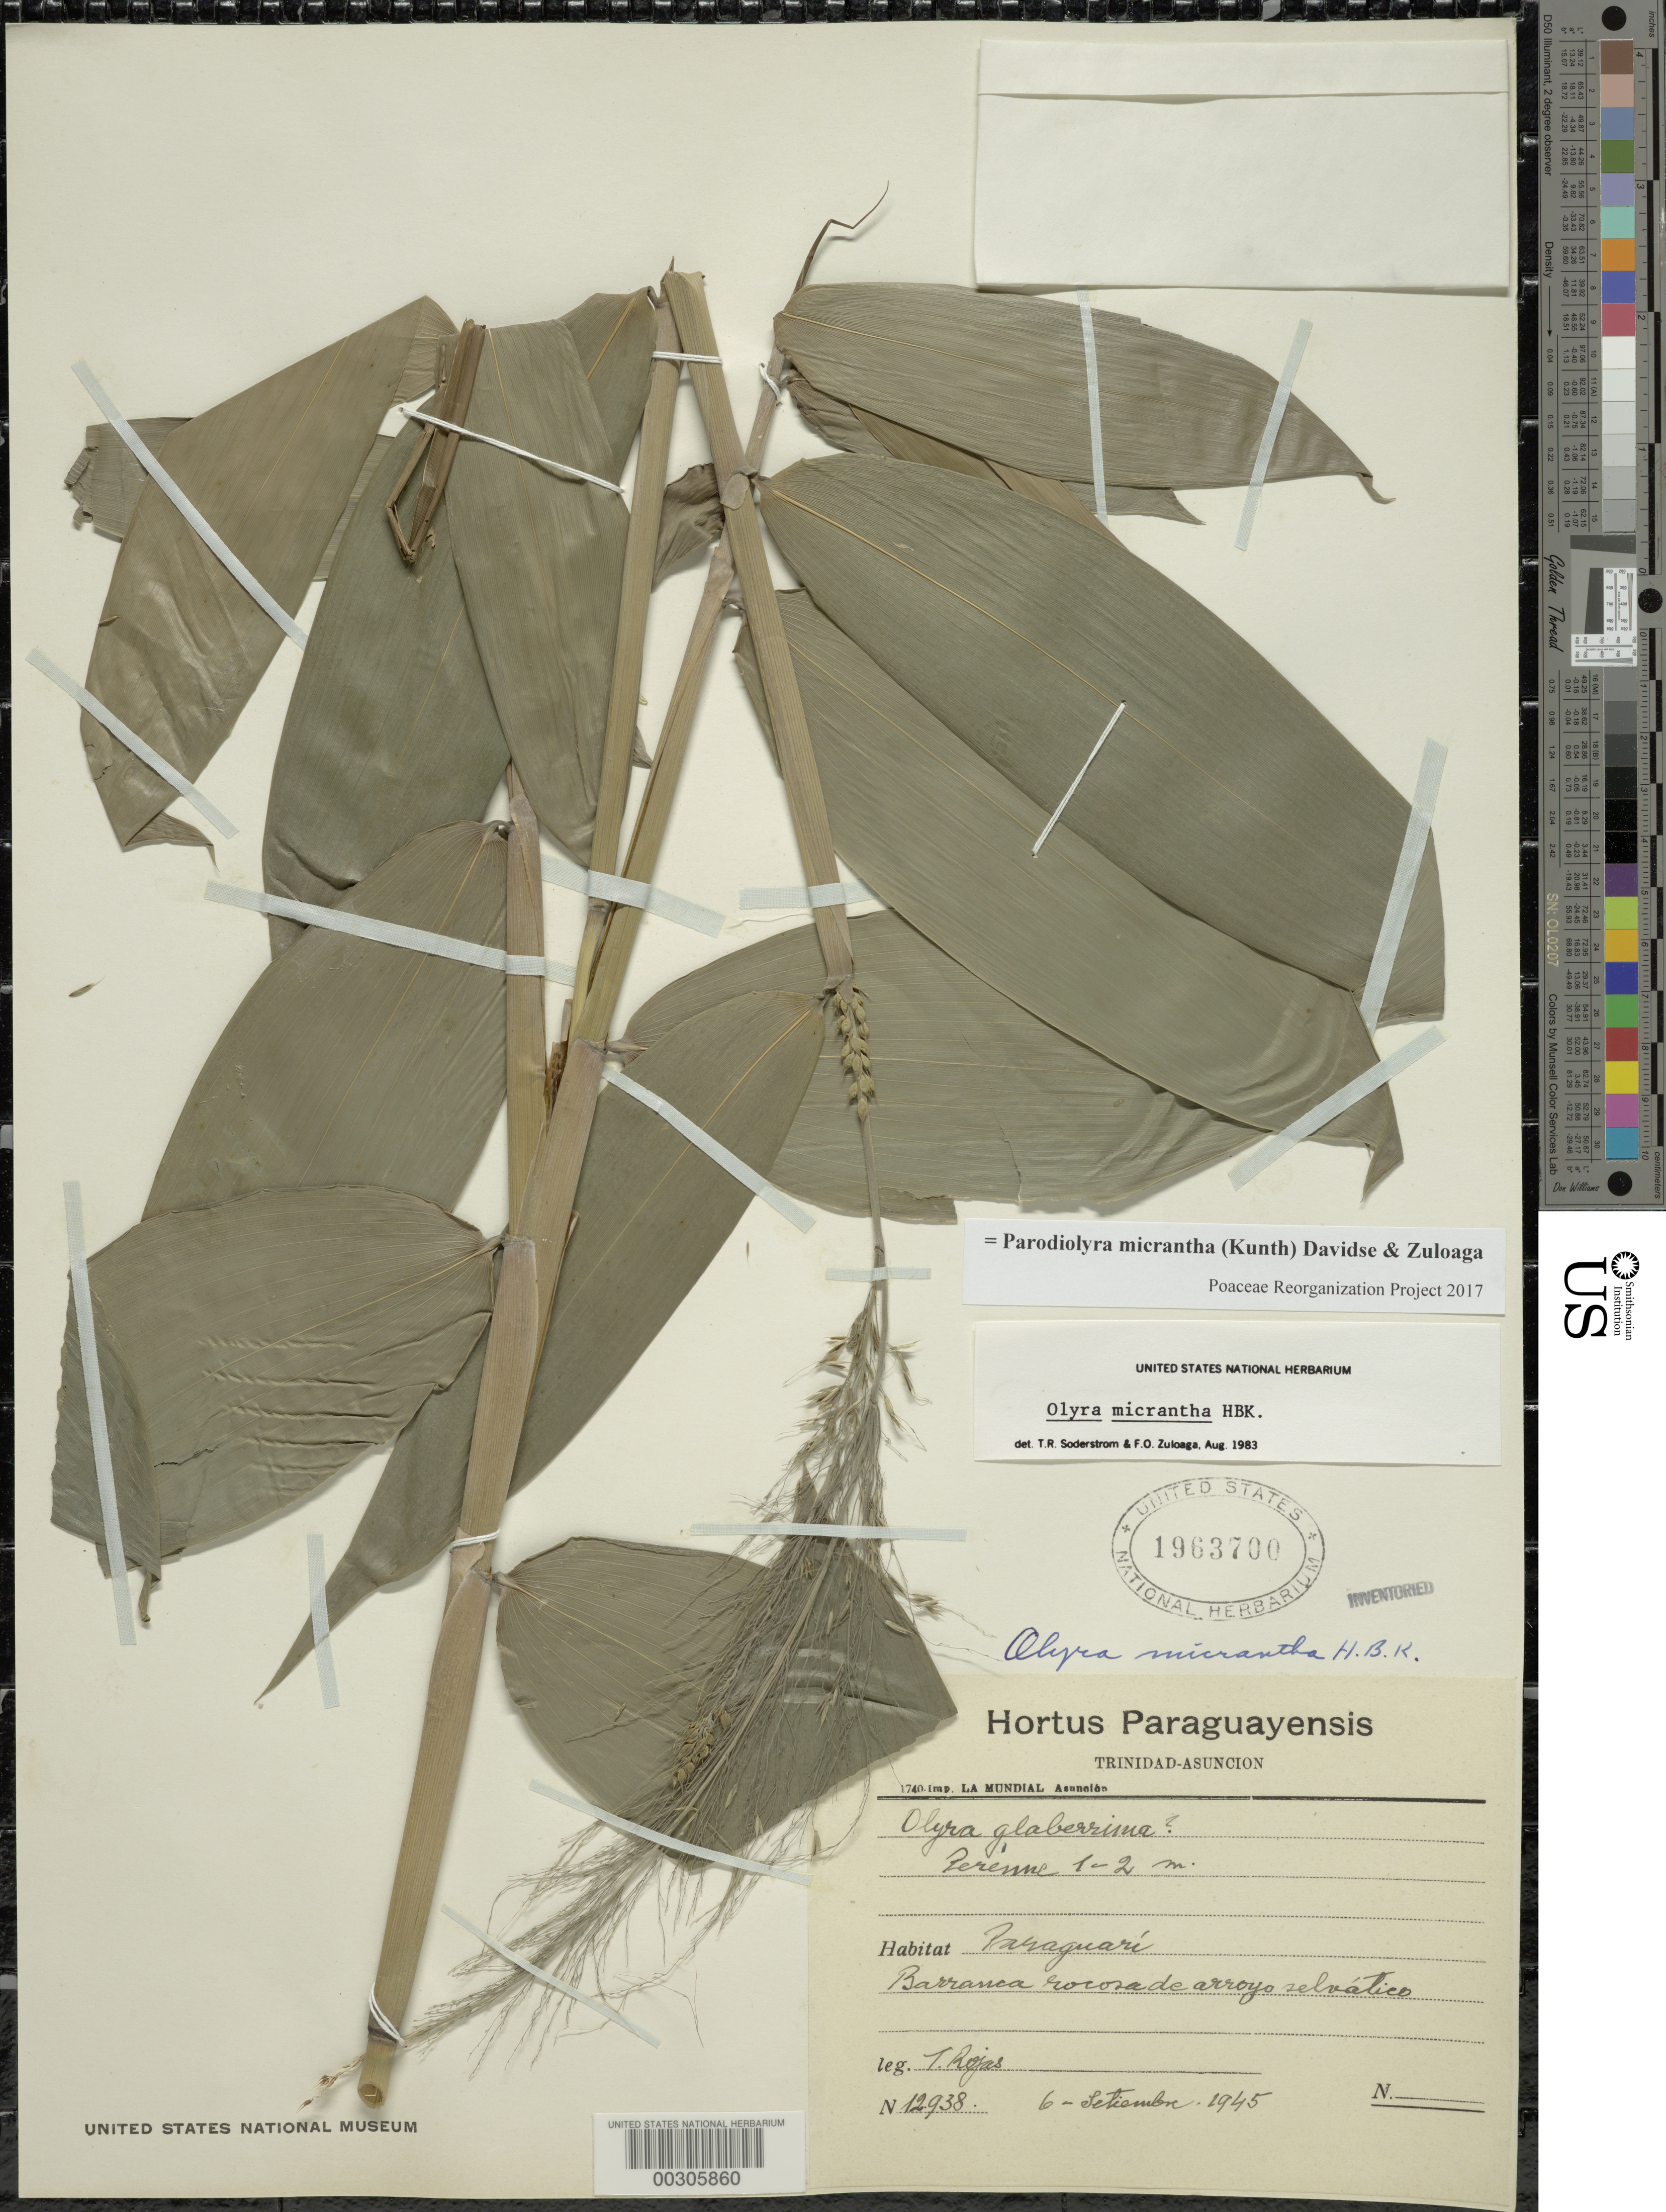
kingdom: Plantae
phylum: Tracheophyta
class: Liliopsida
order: Poales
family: Poaceae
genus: Parodiolyra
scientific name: Parodiolyra micrantha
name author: (Kunth) Davidse & Zuloaga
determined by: Poaceae Reorganization Project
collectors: T. Rojas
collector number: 12938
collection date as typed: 06 Sep 1945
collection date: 1945-09-06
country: Paraguay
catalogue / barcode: US 1963700